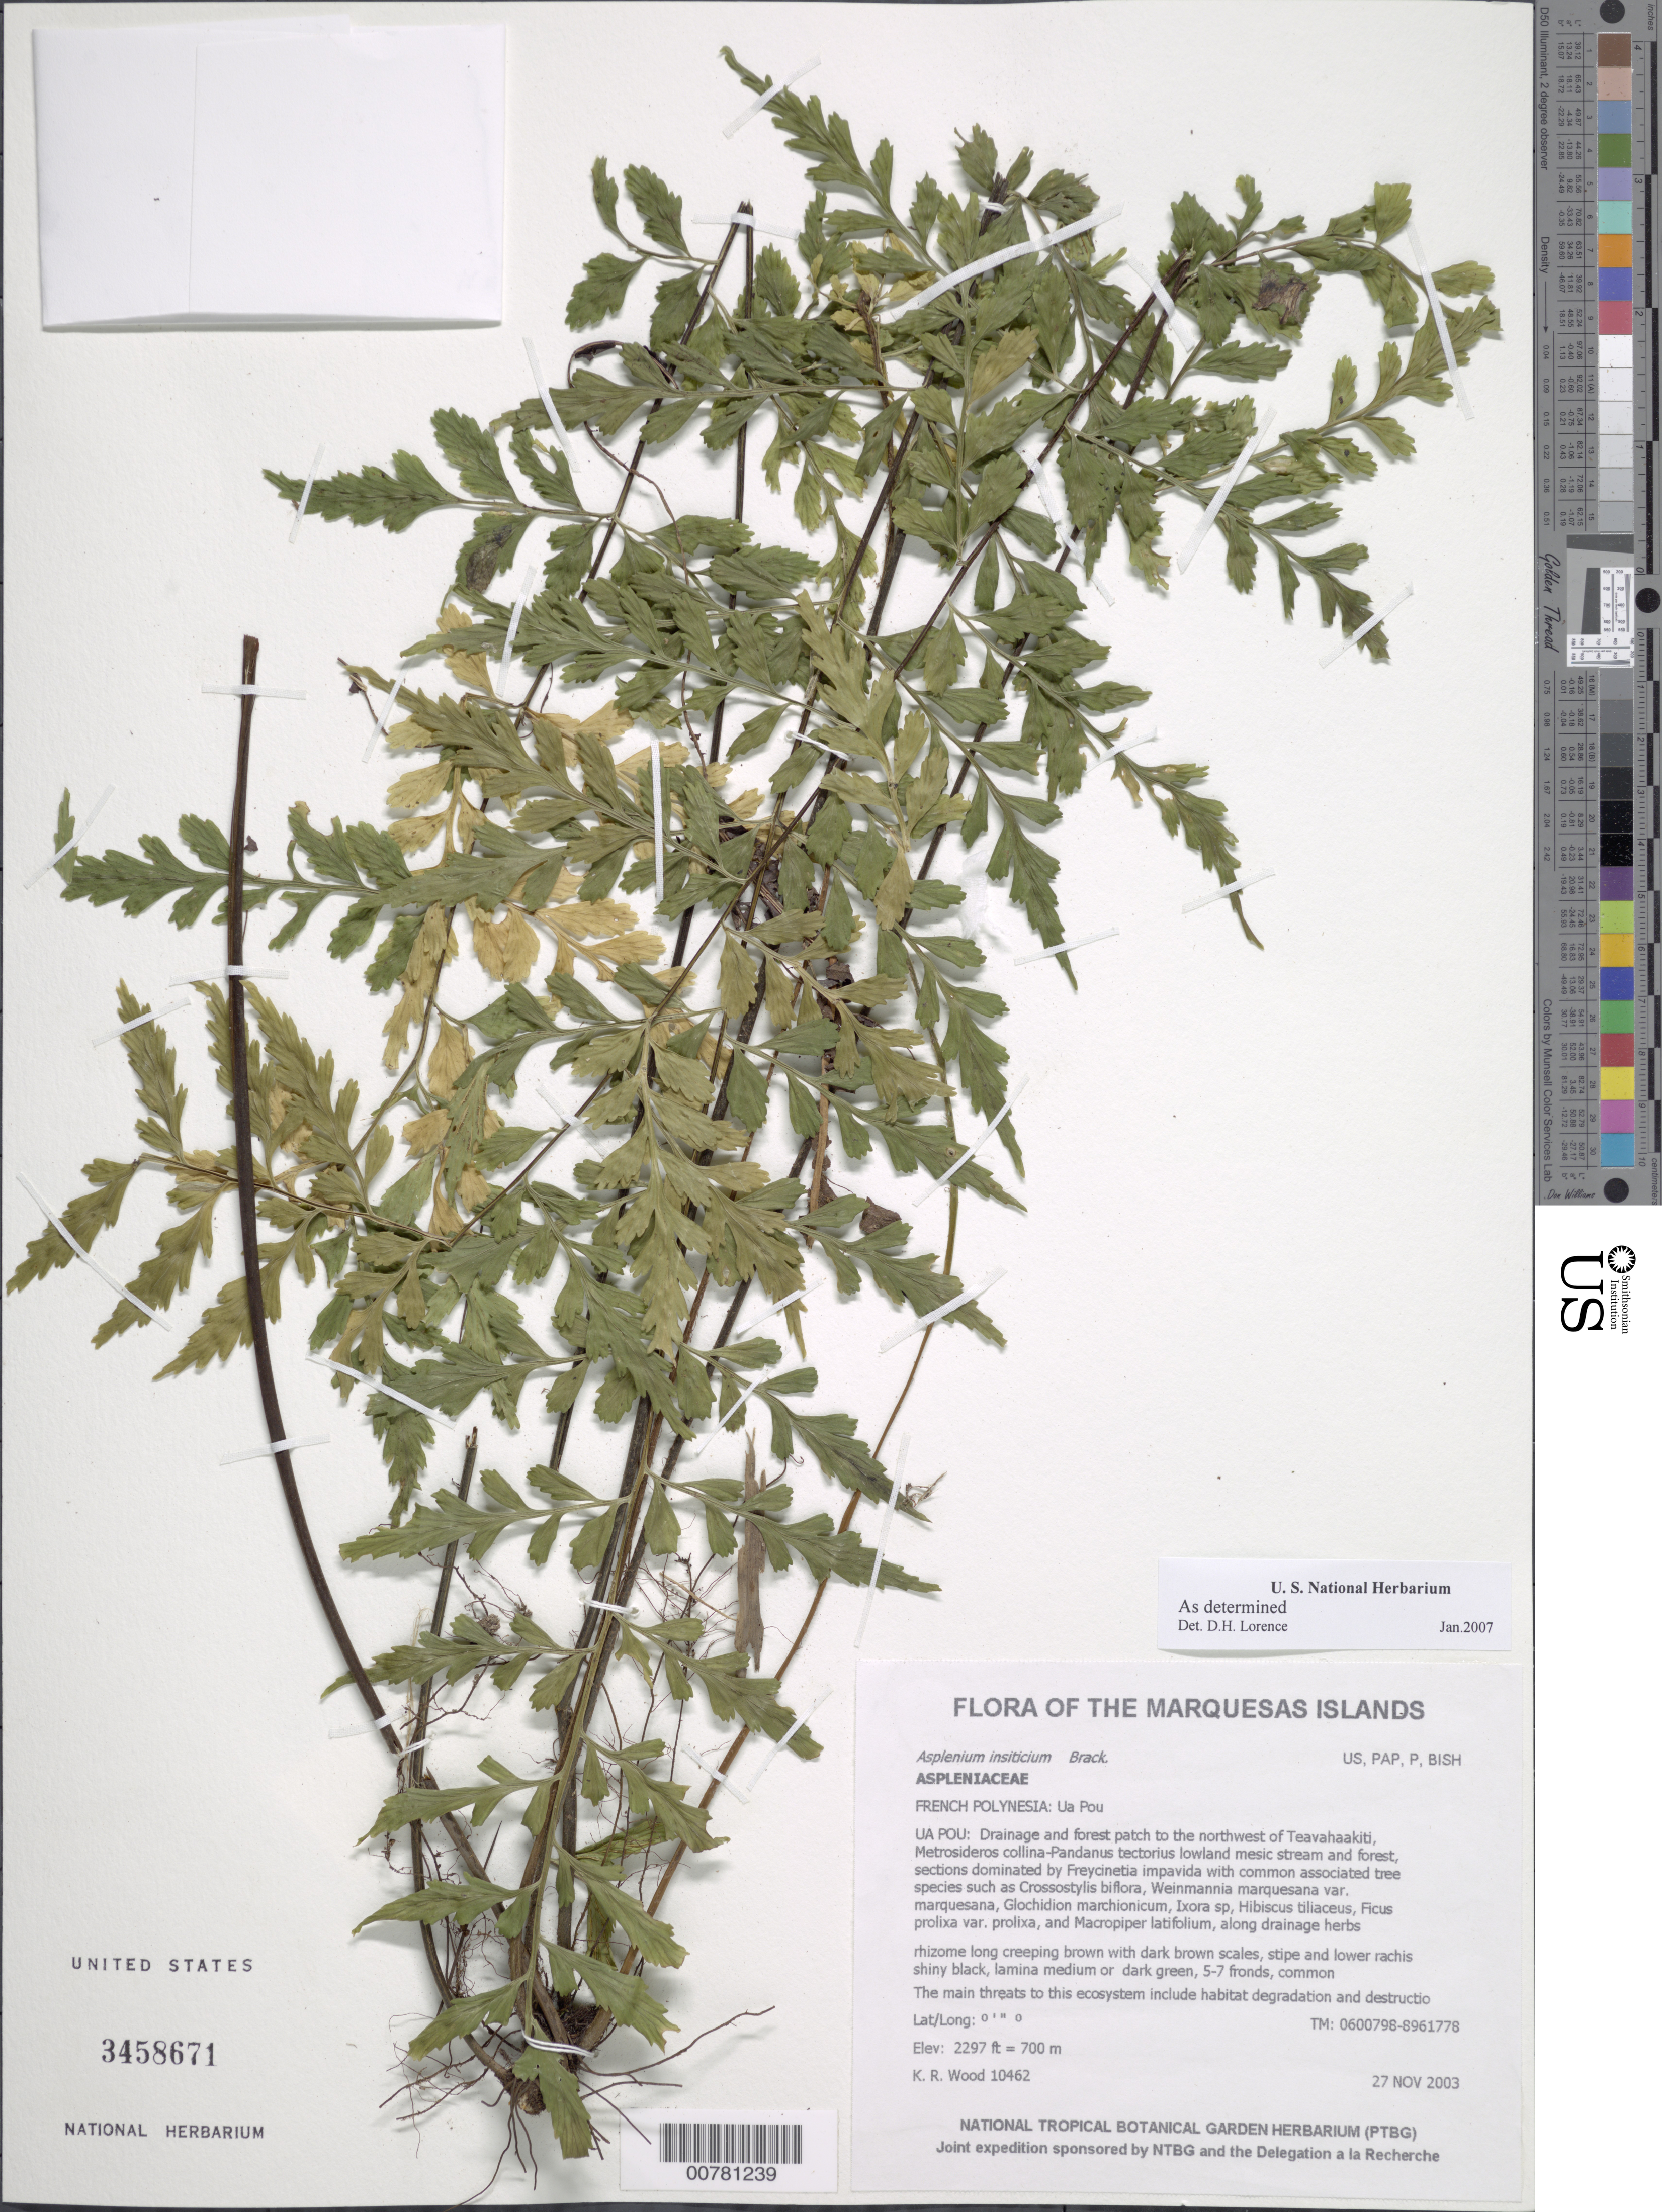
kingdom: Plantae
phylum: Tracheophyta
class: Polypodiopsida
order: Polypodiales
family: Aspleniaceae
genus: Asplenium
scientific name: Asplenium insiticium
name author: Brack. in Wilkes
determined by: Lorence, David H., (PTBG), National Tropical Botanical Garden (UNITED STATES)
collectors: K. R. Wood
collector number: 10462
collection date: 2003-11-27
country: French Polynesia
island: Ua Pou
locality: Drainage and forest patch to the northwest of Teavahaakiti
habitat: Metrosideros collina - Pandanus tectorius lowland mesic stream and forest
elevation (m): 700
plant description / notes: Habitat degradation and destruction by feral pigs, catastrophic extinction through environmental events, predation by rats [Rattus exulans] that eat seeds, competition with non-native plant taxa such as Ageratum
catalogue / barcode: US 3458671